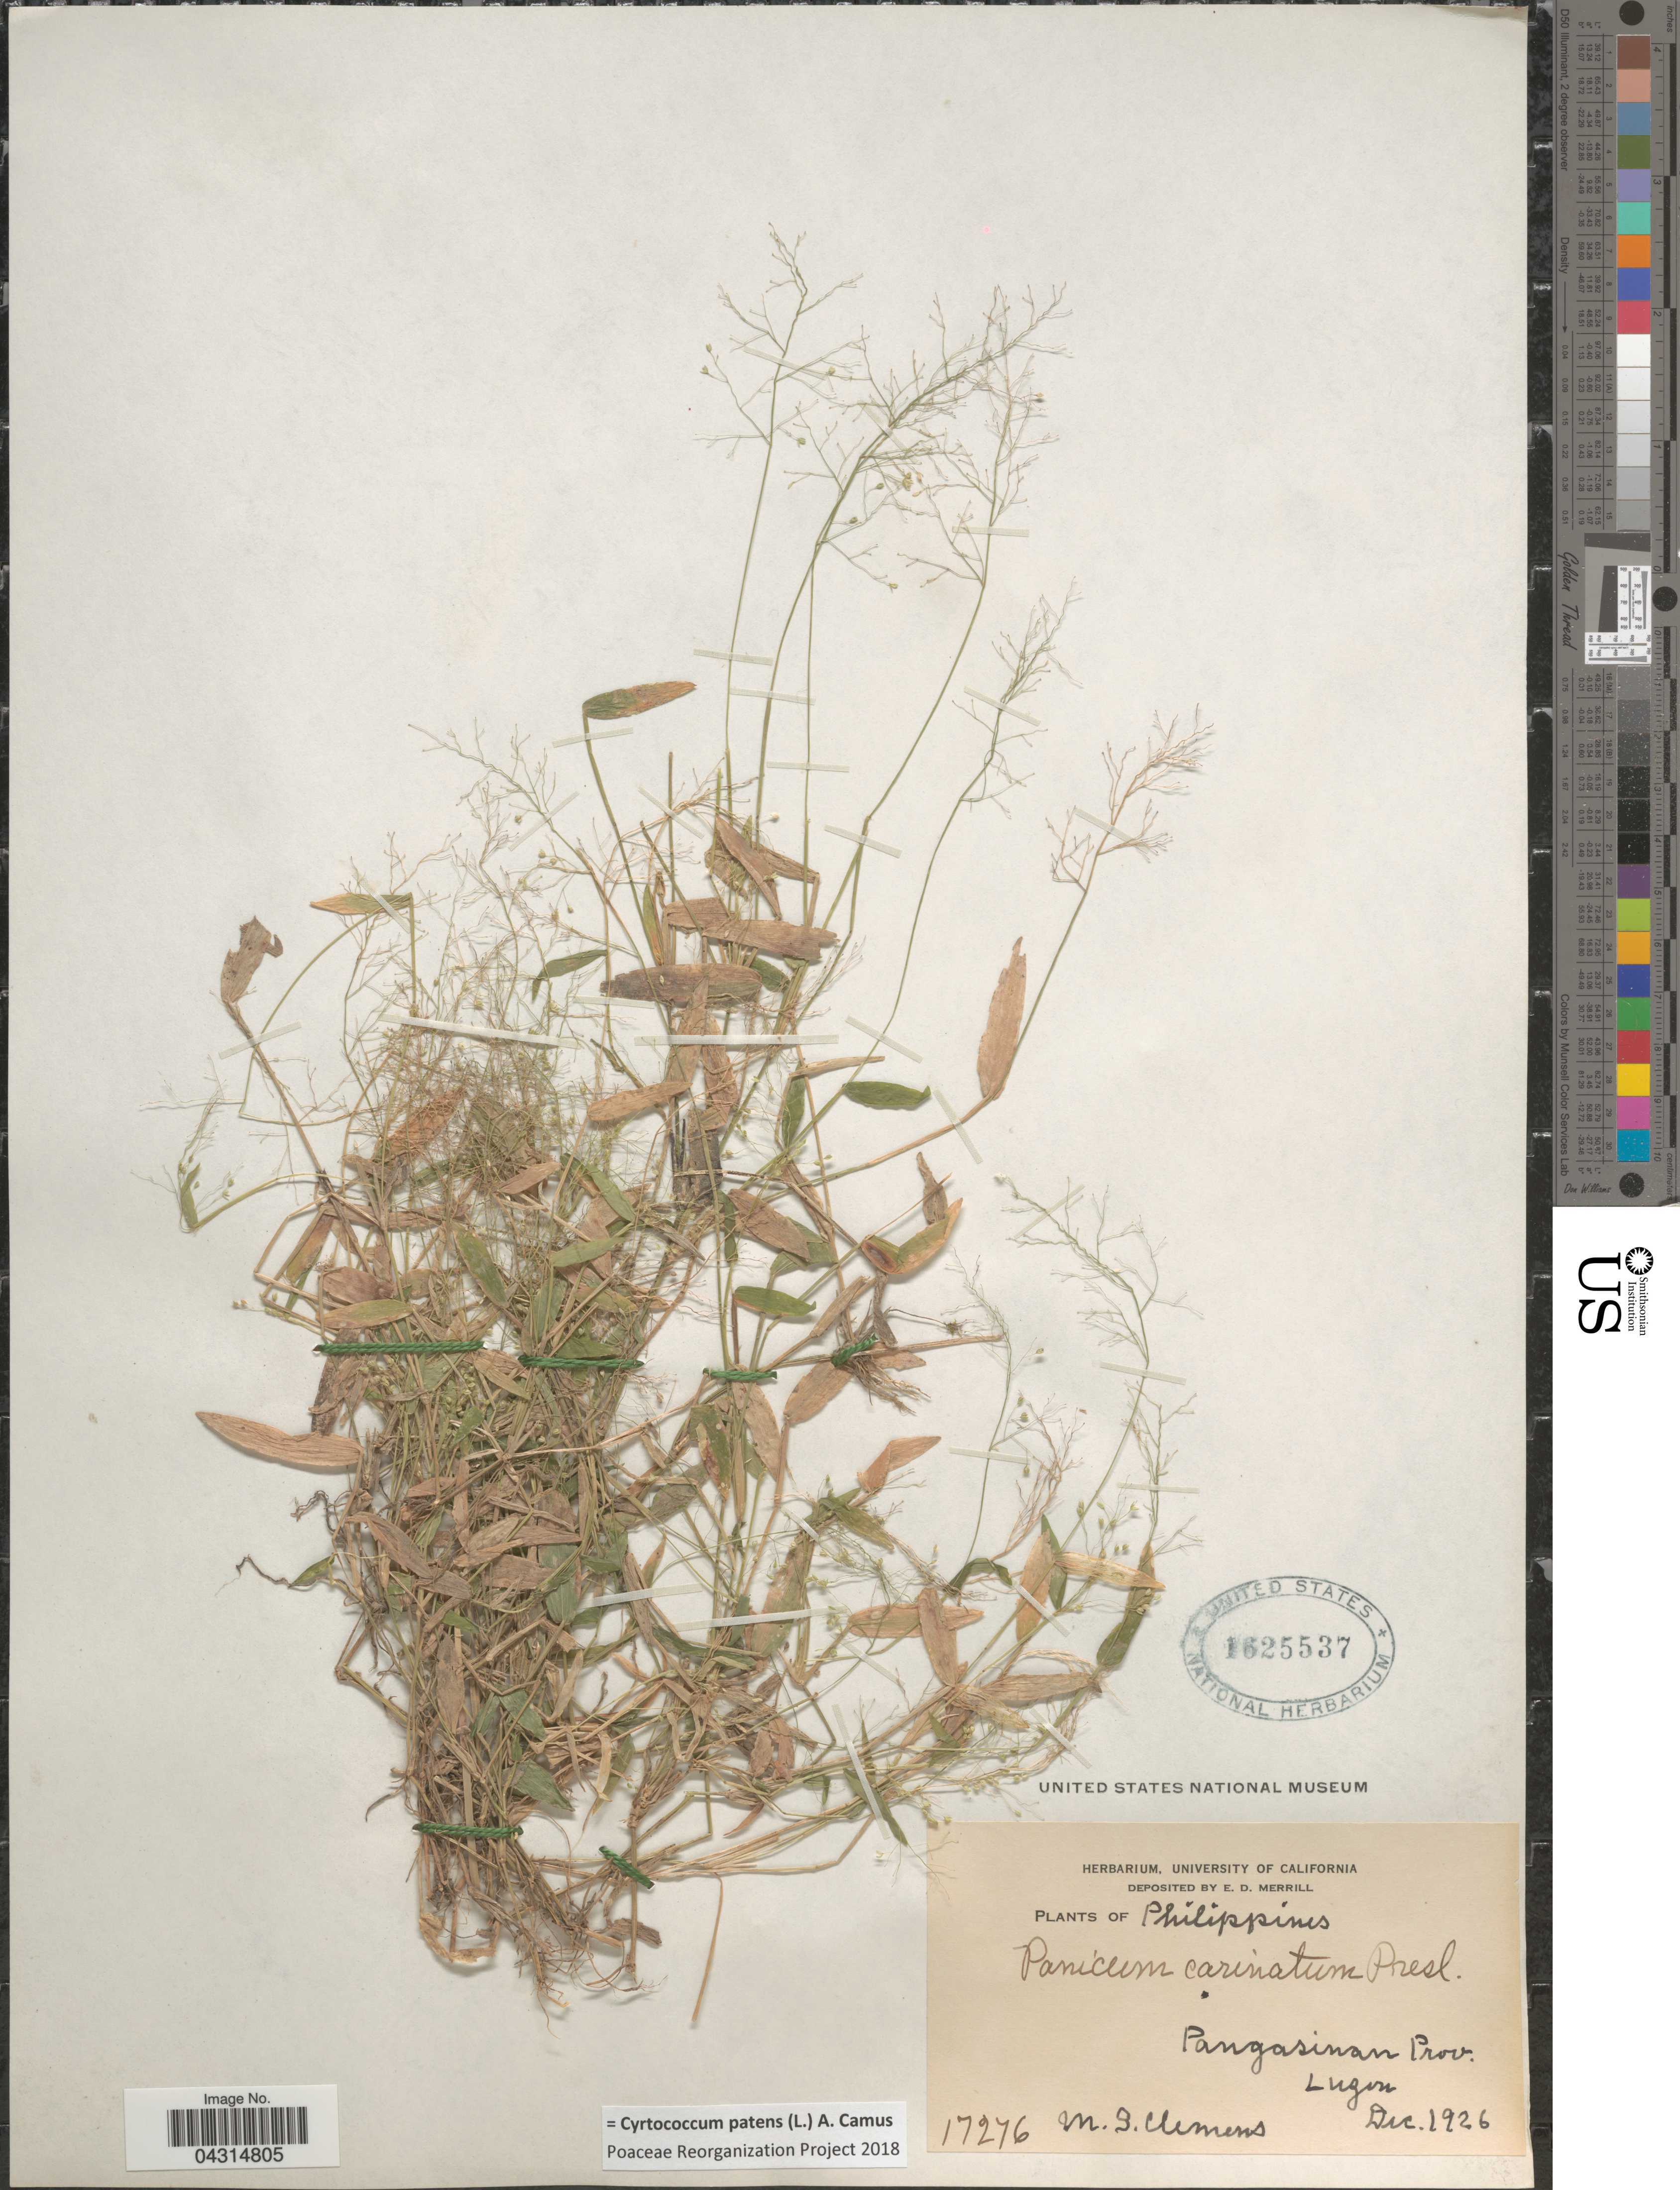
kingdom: Plantae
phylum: Tracheophyta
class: Liliopsida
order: Poales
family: Poaceae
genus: Cyrtococcum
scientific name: Cyrtococcum patens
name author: (L.) A. Camus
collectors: M. S. Clemens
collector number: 17276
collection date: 1926-12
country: Philippines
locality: Pangasinan Prov. Luzon.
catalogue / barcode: US 1625537